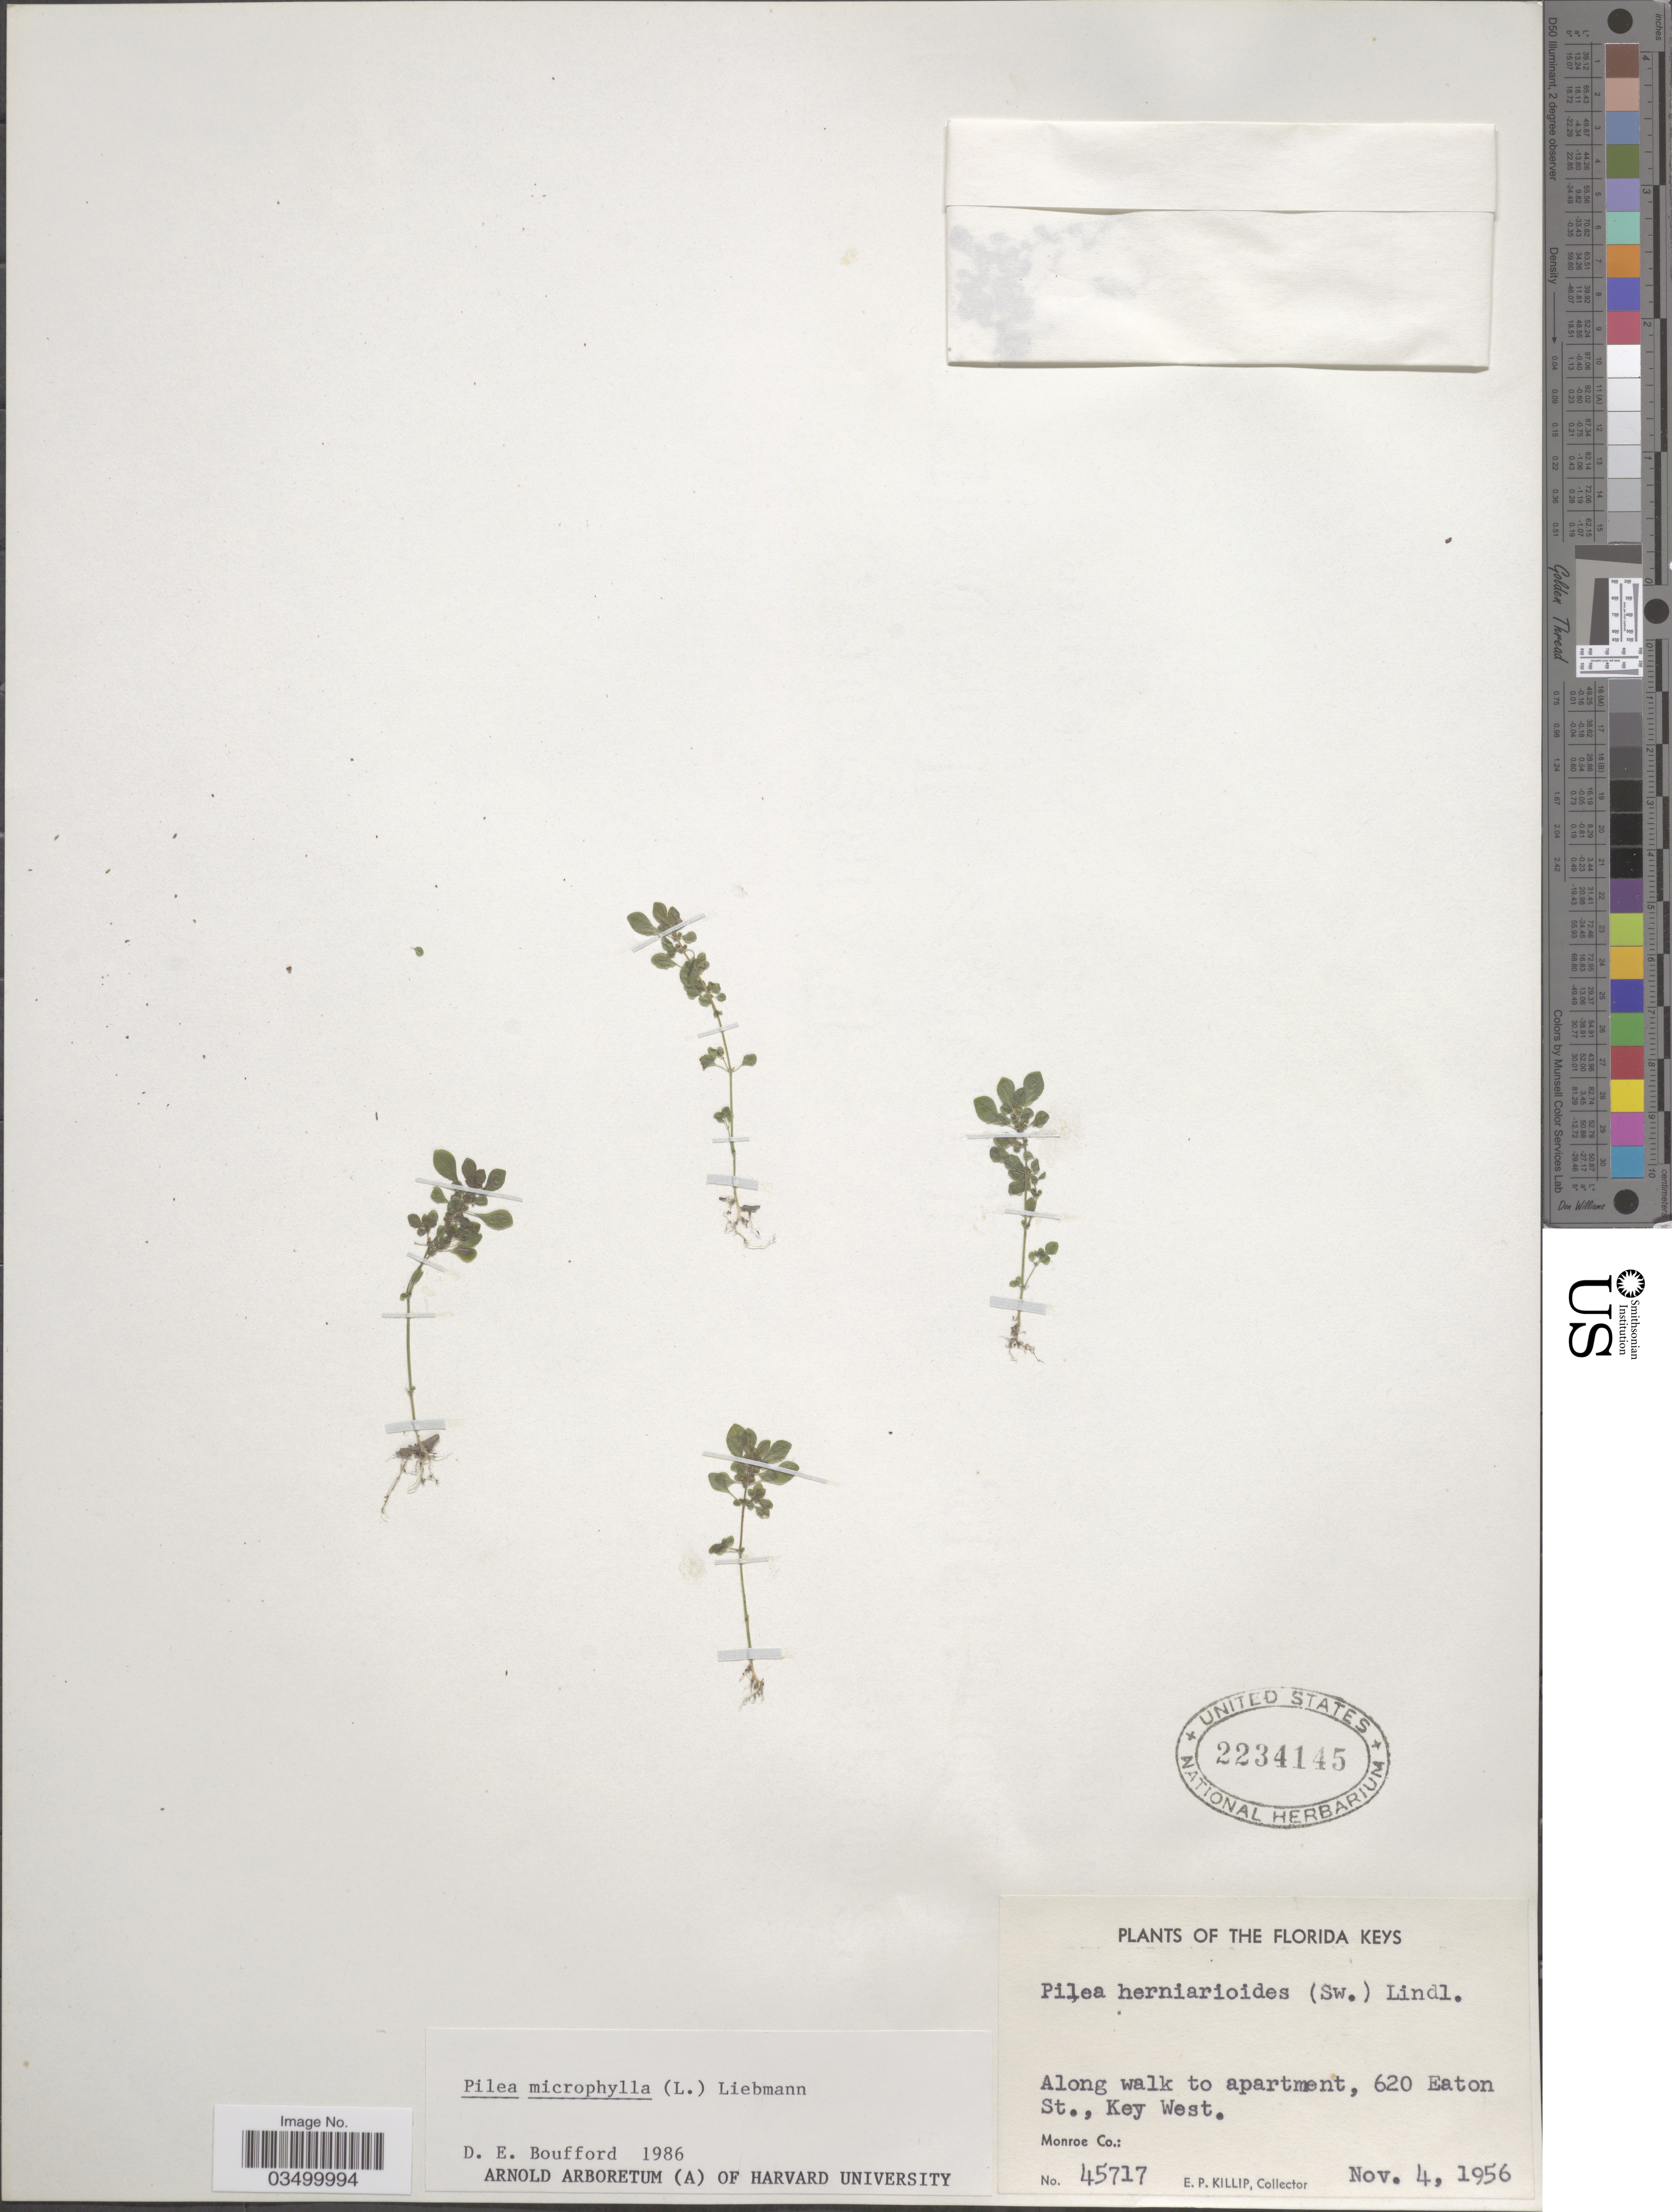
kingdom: Plantae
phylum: Tracheophyta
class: Magnoliopsida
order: Rosales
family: Urticaceae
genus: Pilea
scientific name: Pilea microphylla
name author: (L.) Liebm.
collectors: E. P. Killip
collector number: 45717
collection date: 1956-11-04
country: United States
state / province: Florida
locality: The Florida Keys. Along walk to apartment, 620 Eaton St., Key West. Monroe Co.:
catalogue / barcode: US 2234145